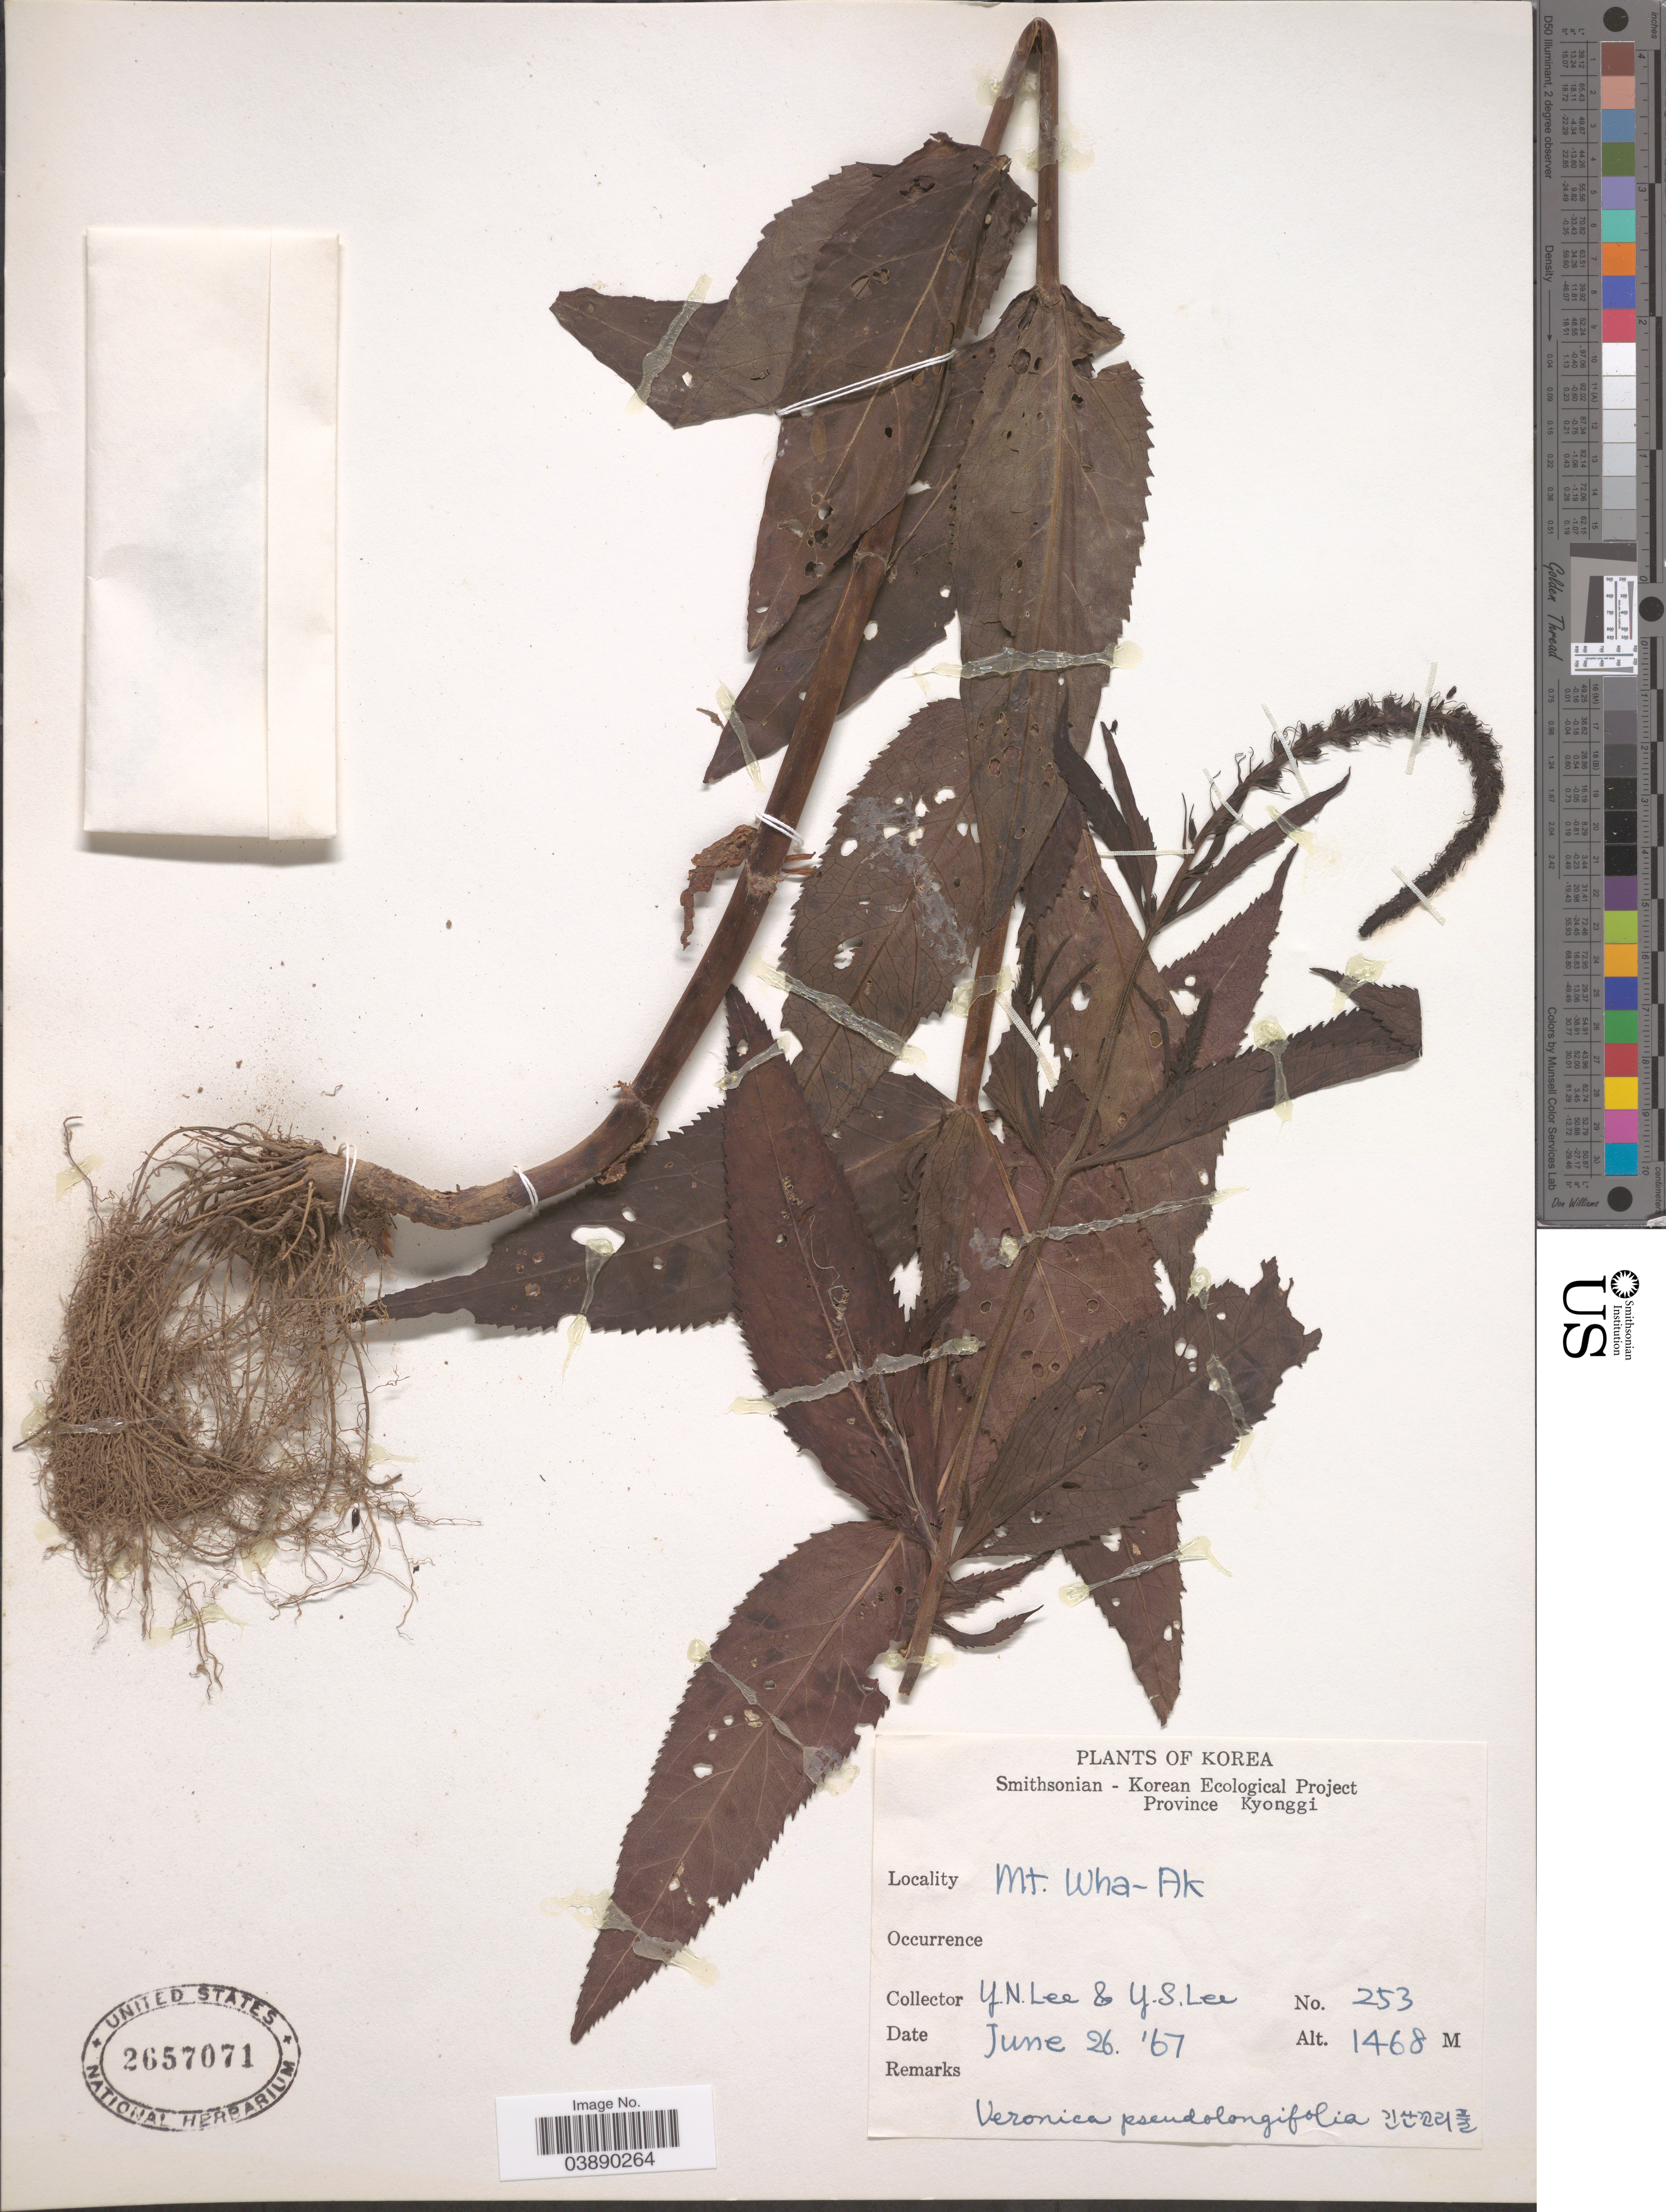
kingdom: Plantae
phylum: Tracheophyta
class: Magnoliopsida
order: Lamiales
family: Plantaginaceae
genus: Veronica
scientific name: Veronica pseudolongifolia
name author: Printz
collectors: Y. N. Lee & Y. S. Lee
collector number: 253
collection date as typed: Transcribed d/m/y: 26/6/67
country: South Korea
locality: Province Kyonggi. Mt. Wha-Ak.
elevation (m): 1468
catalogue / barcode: US 2657071